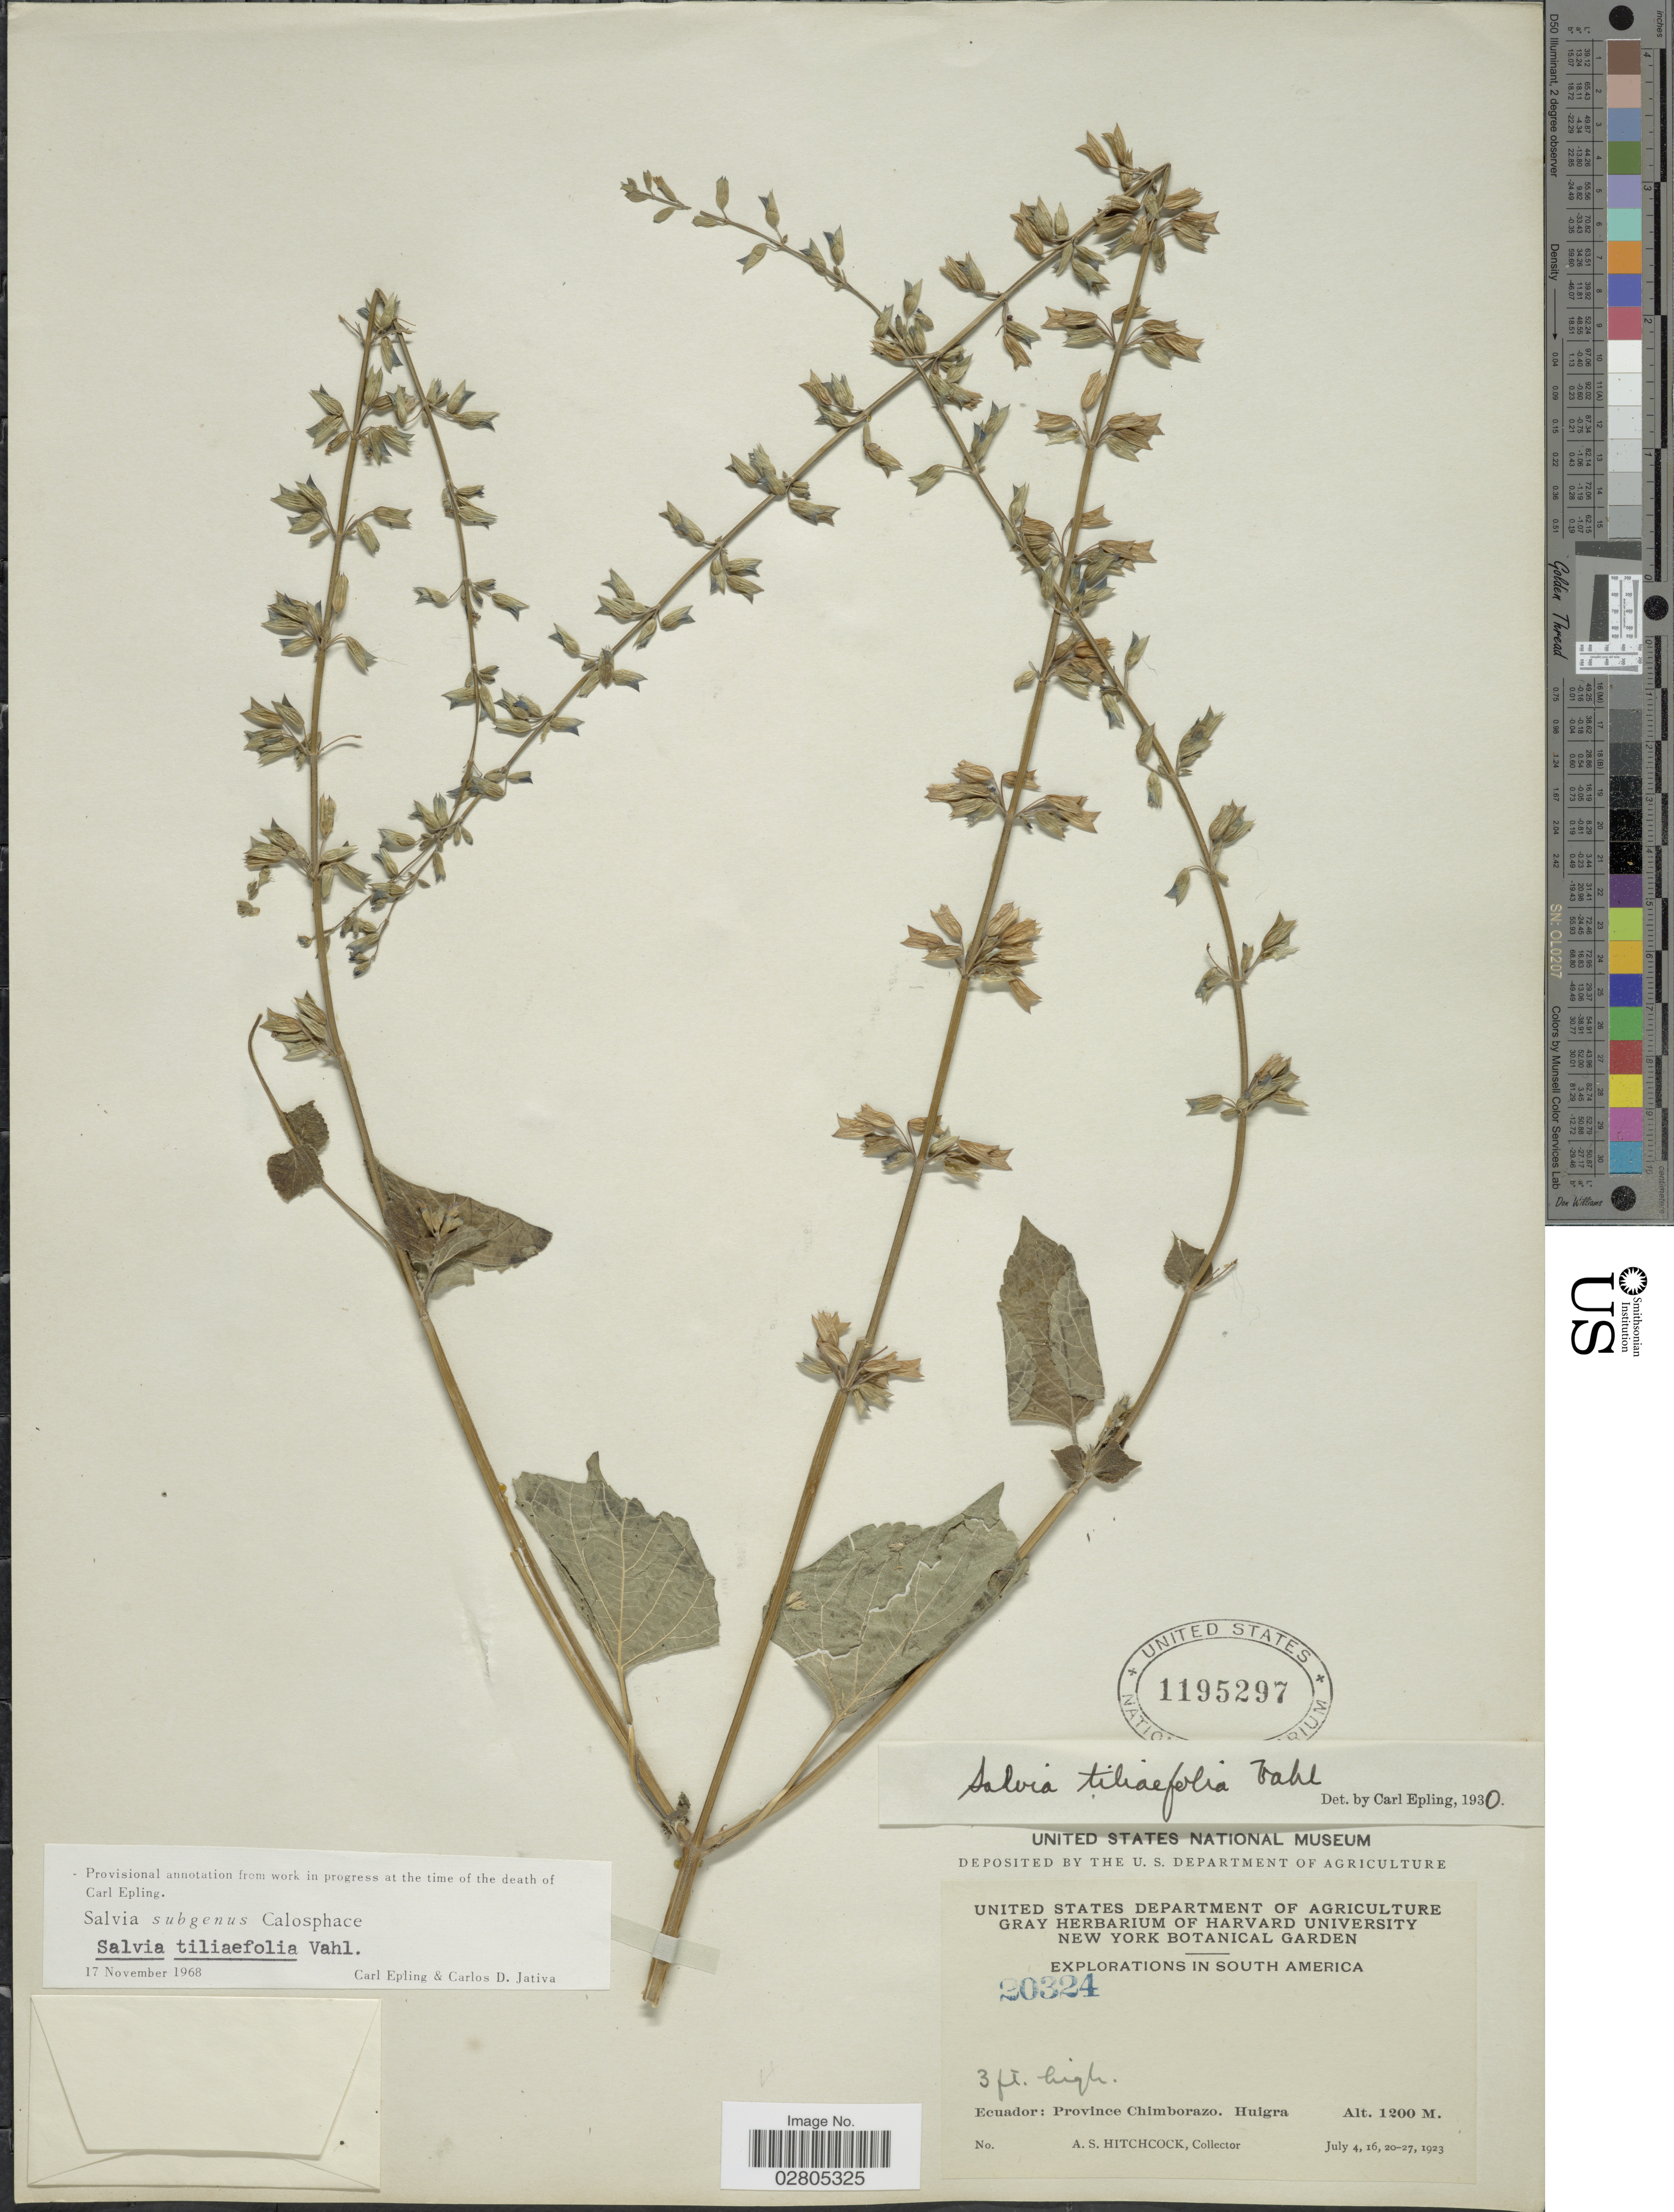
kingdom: Plantae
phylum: Tracheophyta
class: Magnoliopsida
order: Lamiales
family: Lamiaceae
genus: Salvia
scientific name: Salvia tiliifolia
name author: Vahl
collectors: A. S. Hitchcock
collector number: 20324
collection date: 1923-07-04/1923-07-27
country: Ecuador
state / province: Chimborazo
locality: Huigra.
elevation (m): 1200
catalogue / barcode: US 1195297